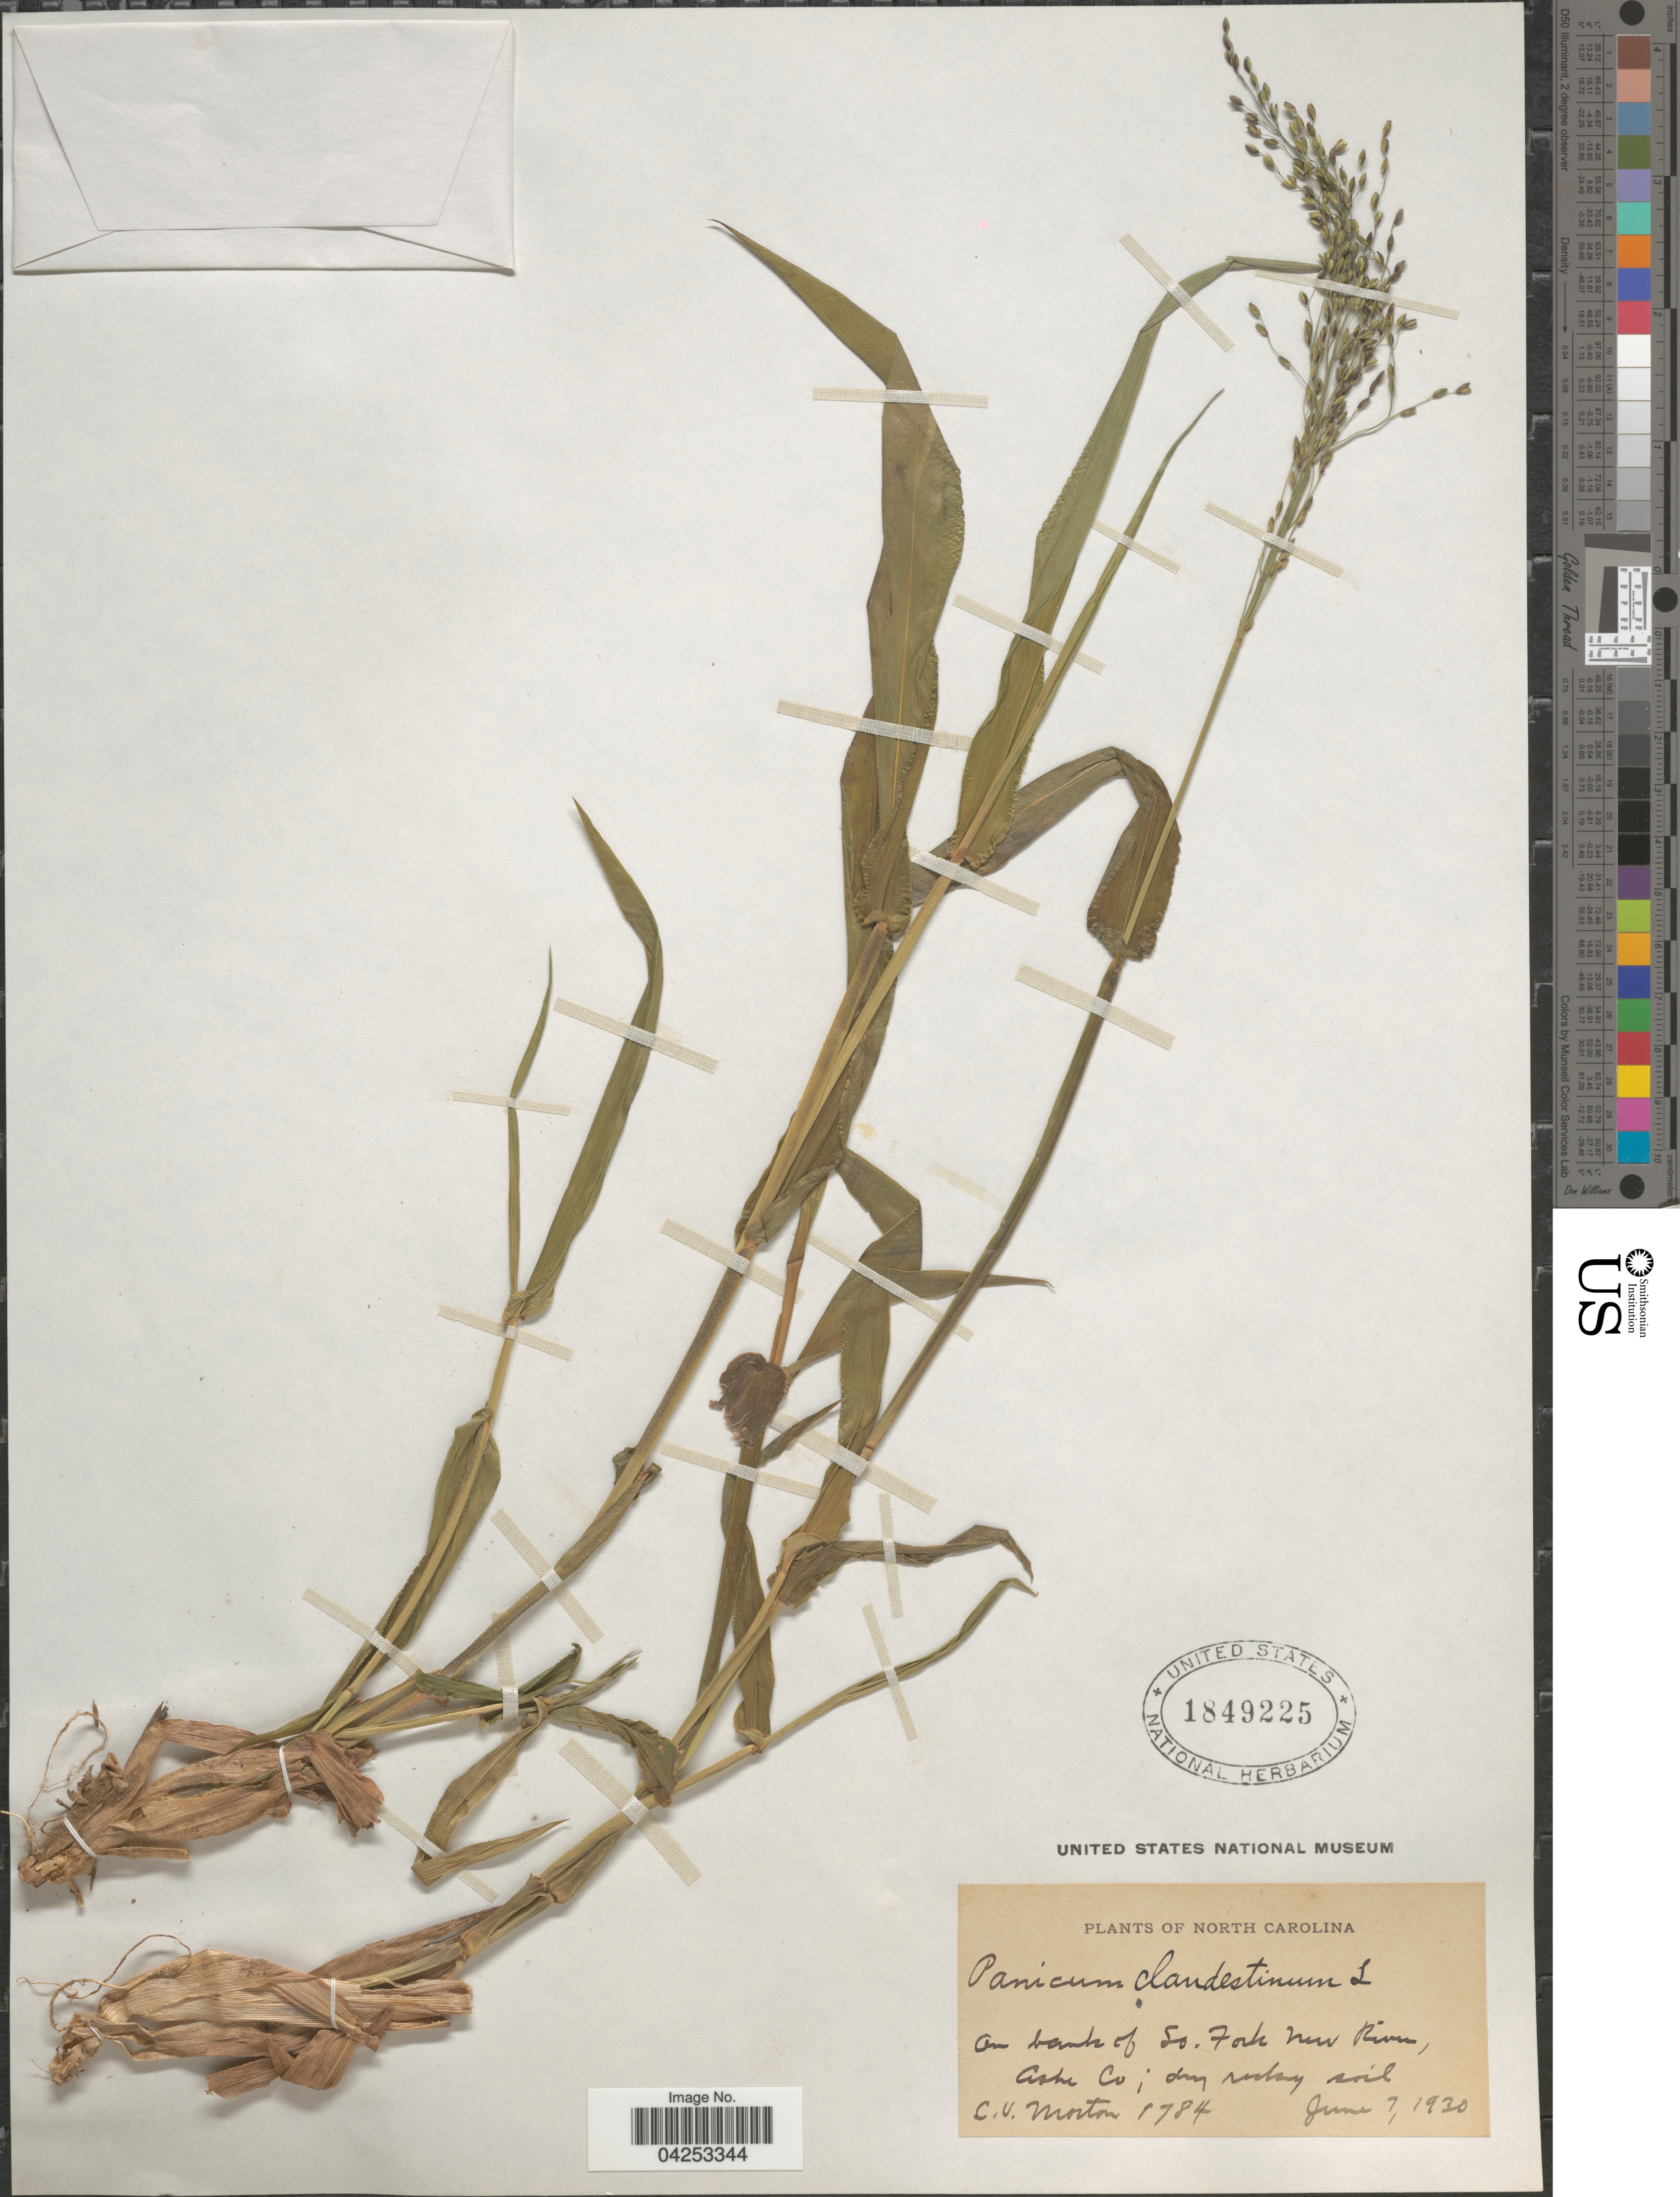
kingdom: Plantae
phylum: Tracheophyta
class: Liliopsida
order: Poales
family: Poaceae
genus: Dichanthelium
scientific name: Dichanthelium clandestinum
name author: (L.) Gould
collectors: C. V. Morton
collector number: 1784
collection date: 1930-06-07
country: United States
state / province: North Carolina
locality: On banks of So. Fork New River, Ashe Co.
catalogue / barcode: US 1849225